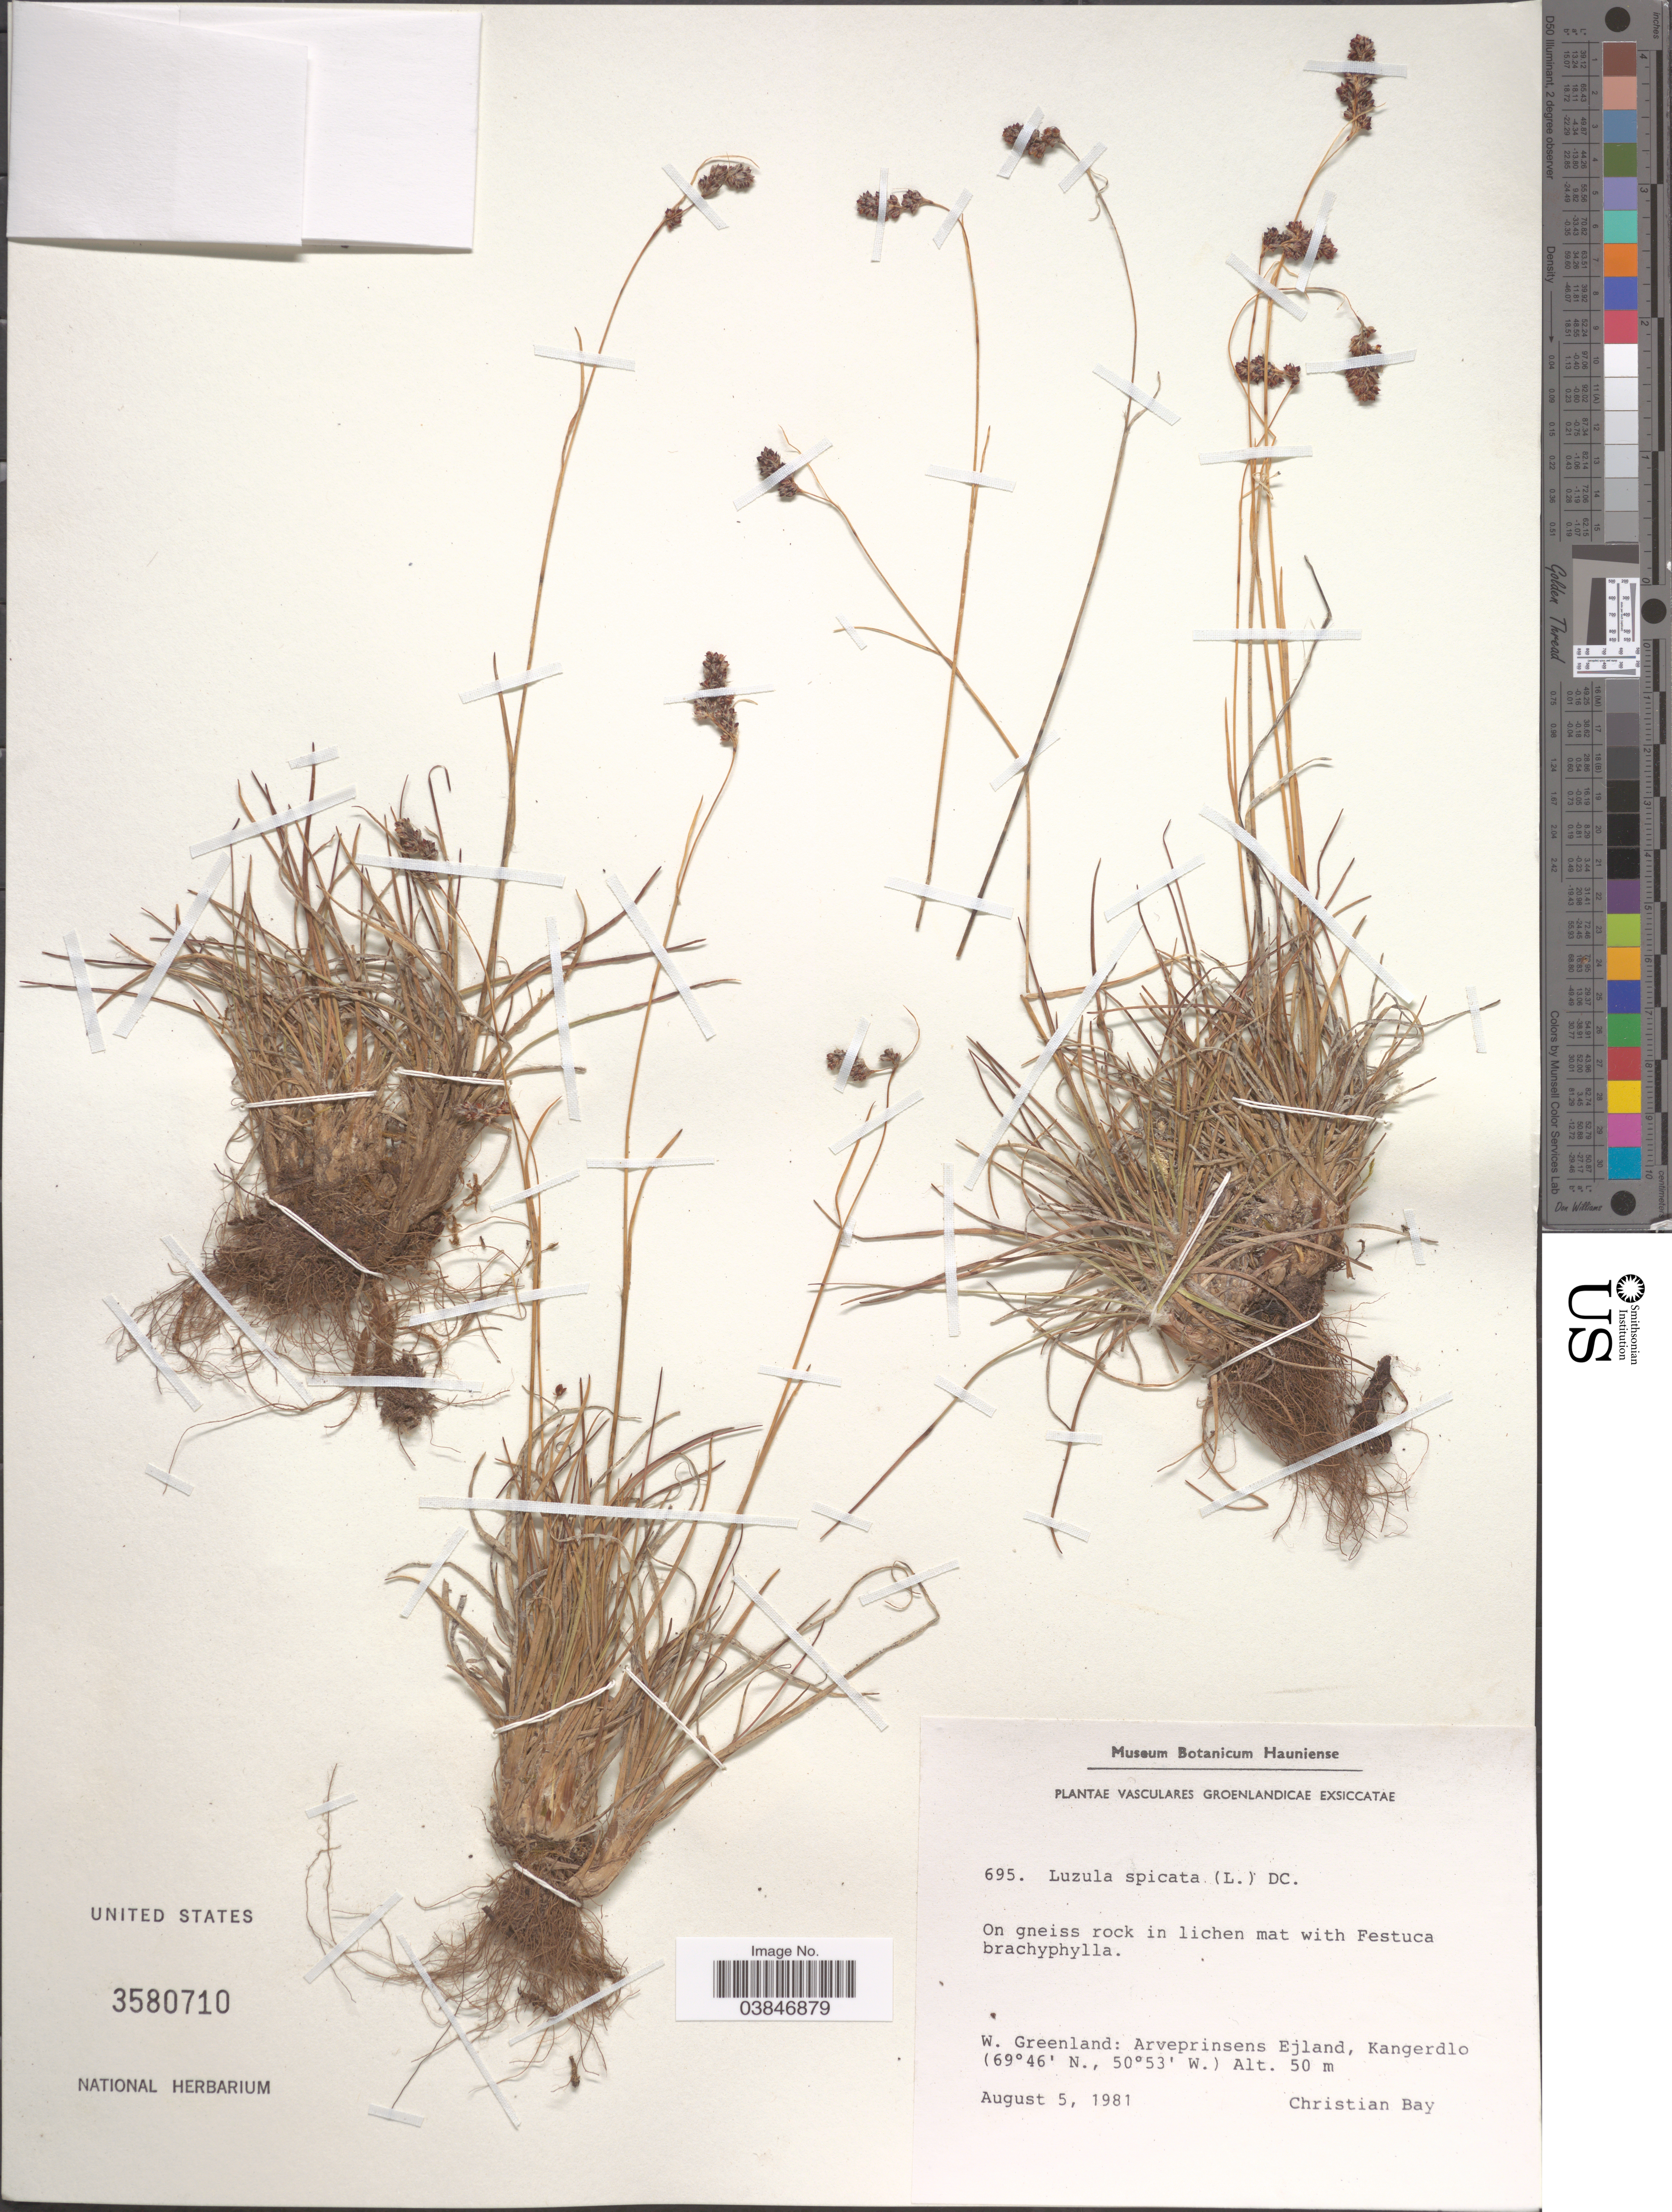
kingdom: Plantae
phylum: Tracheophyta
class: Liliopsida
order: Poales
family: Juncaceae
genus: Luzula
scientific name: Luzula spicata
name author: (L.) DC.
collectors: C. Bay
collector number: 695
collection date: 1981-08-05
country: Greenland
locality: W. Greenland: Arveprinsens Ejland, Kangerdlo.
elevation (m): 50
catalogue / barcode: US 3580710